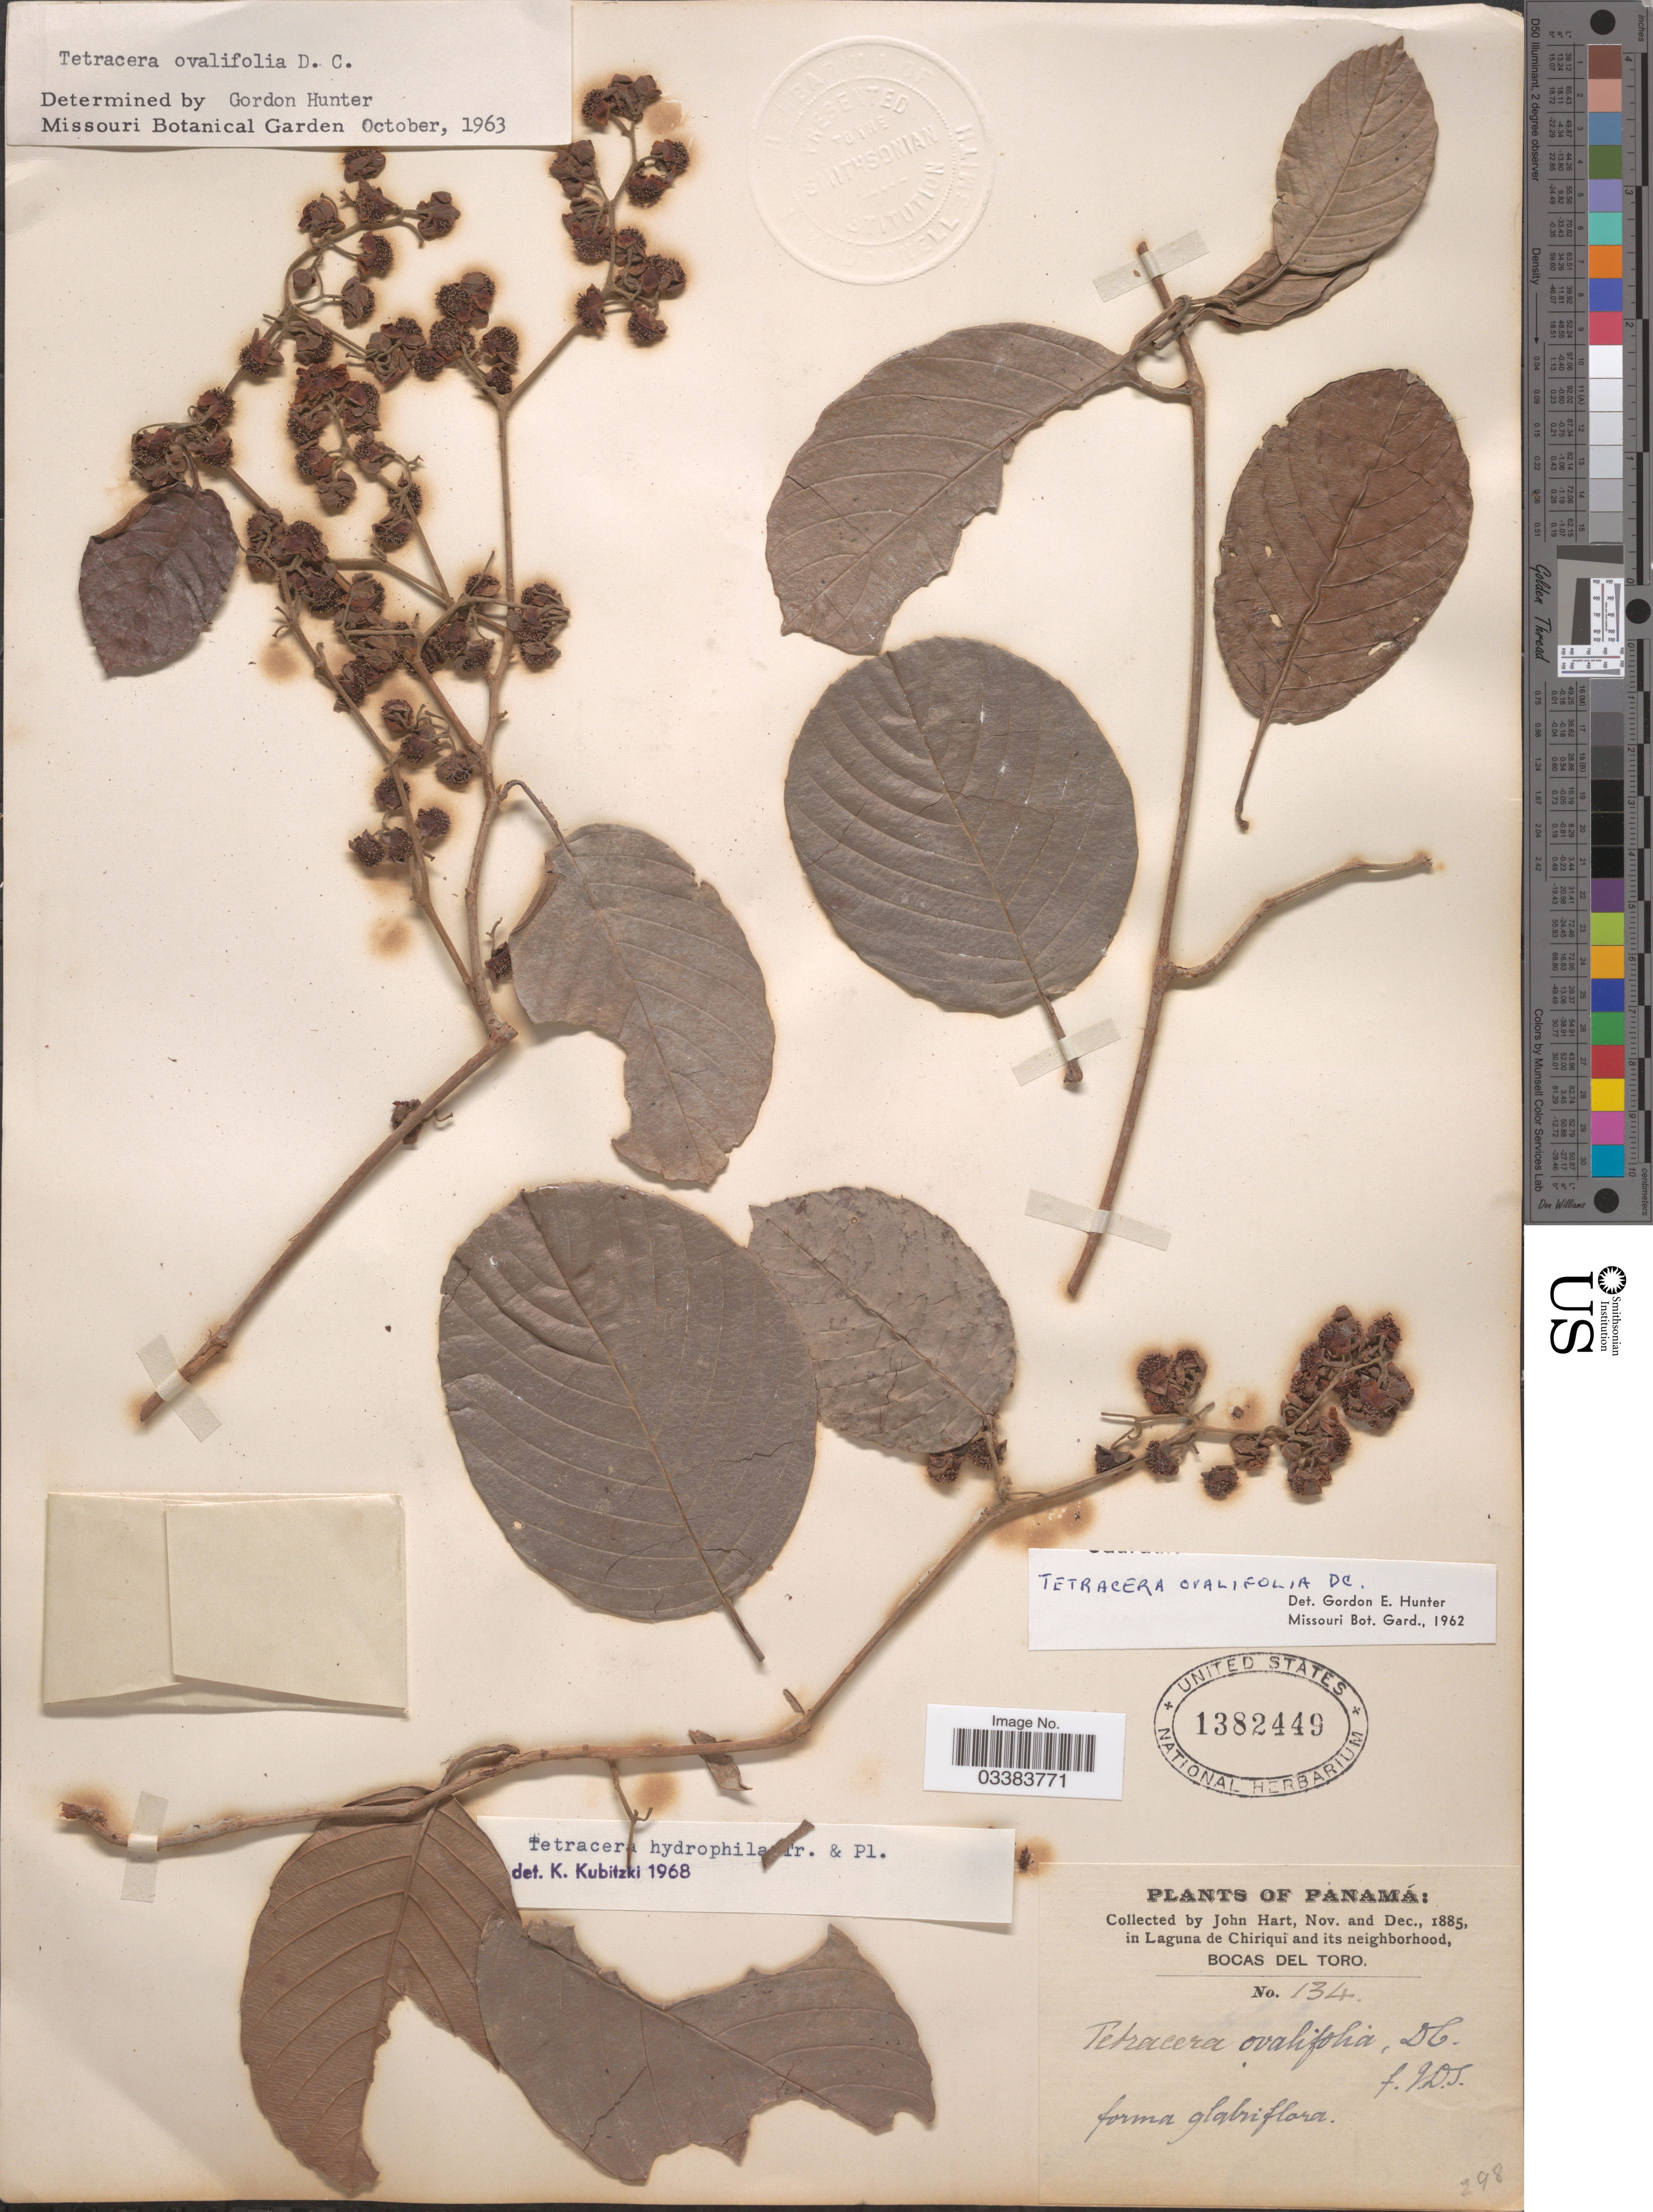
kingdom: Plantae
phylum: Tracheophyta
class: Magnoliopsida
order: Dilleniales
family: Dilleniaceae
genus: Tetracera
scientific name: Tetracera hydrophila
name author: Triana & Planch.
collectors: J. H. Hart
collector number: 134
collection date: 1885-11/1885-12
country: Panama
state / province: Bocas del Toro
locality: In Laguna de Chiriqui and its Neighborhood.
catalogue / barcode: US 1382449